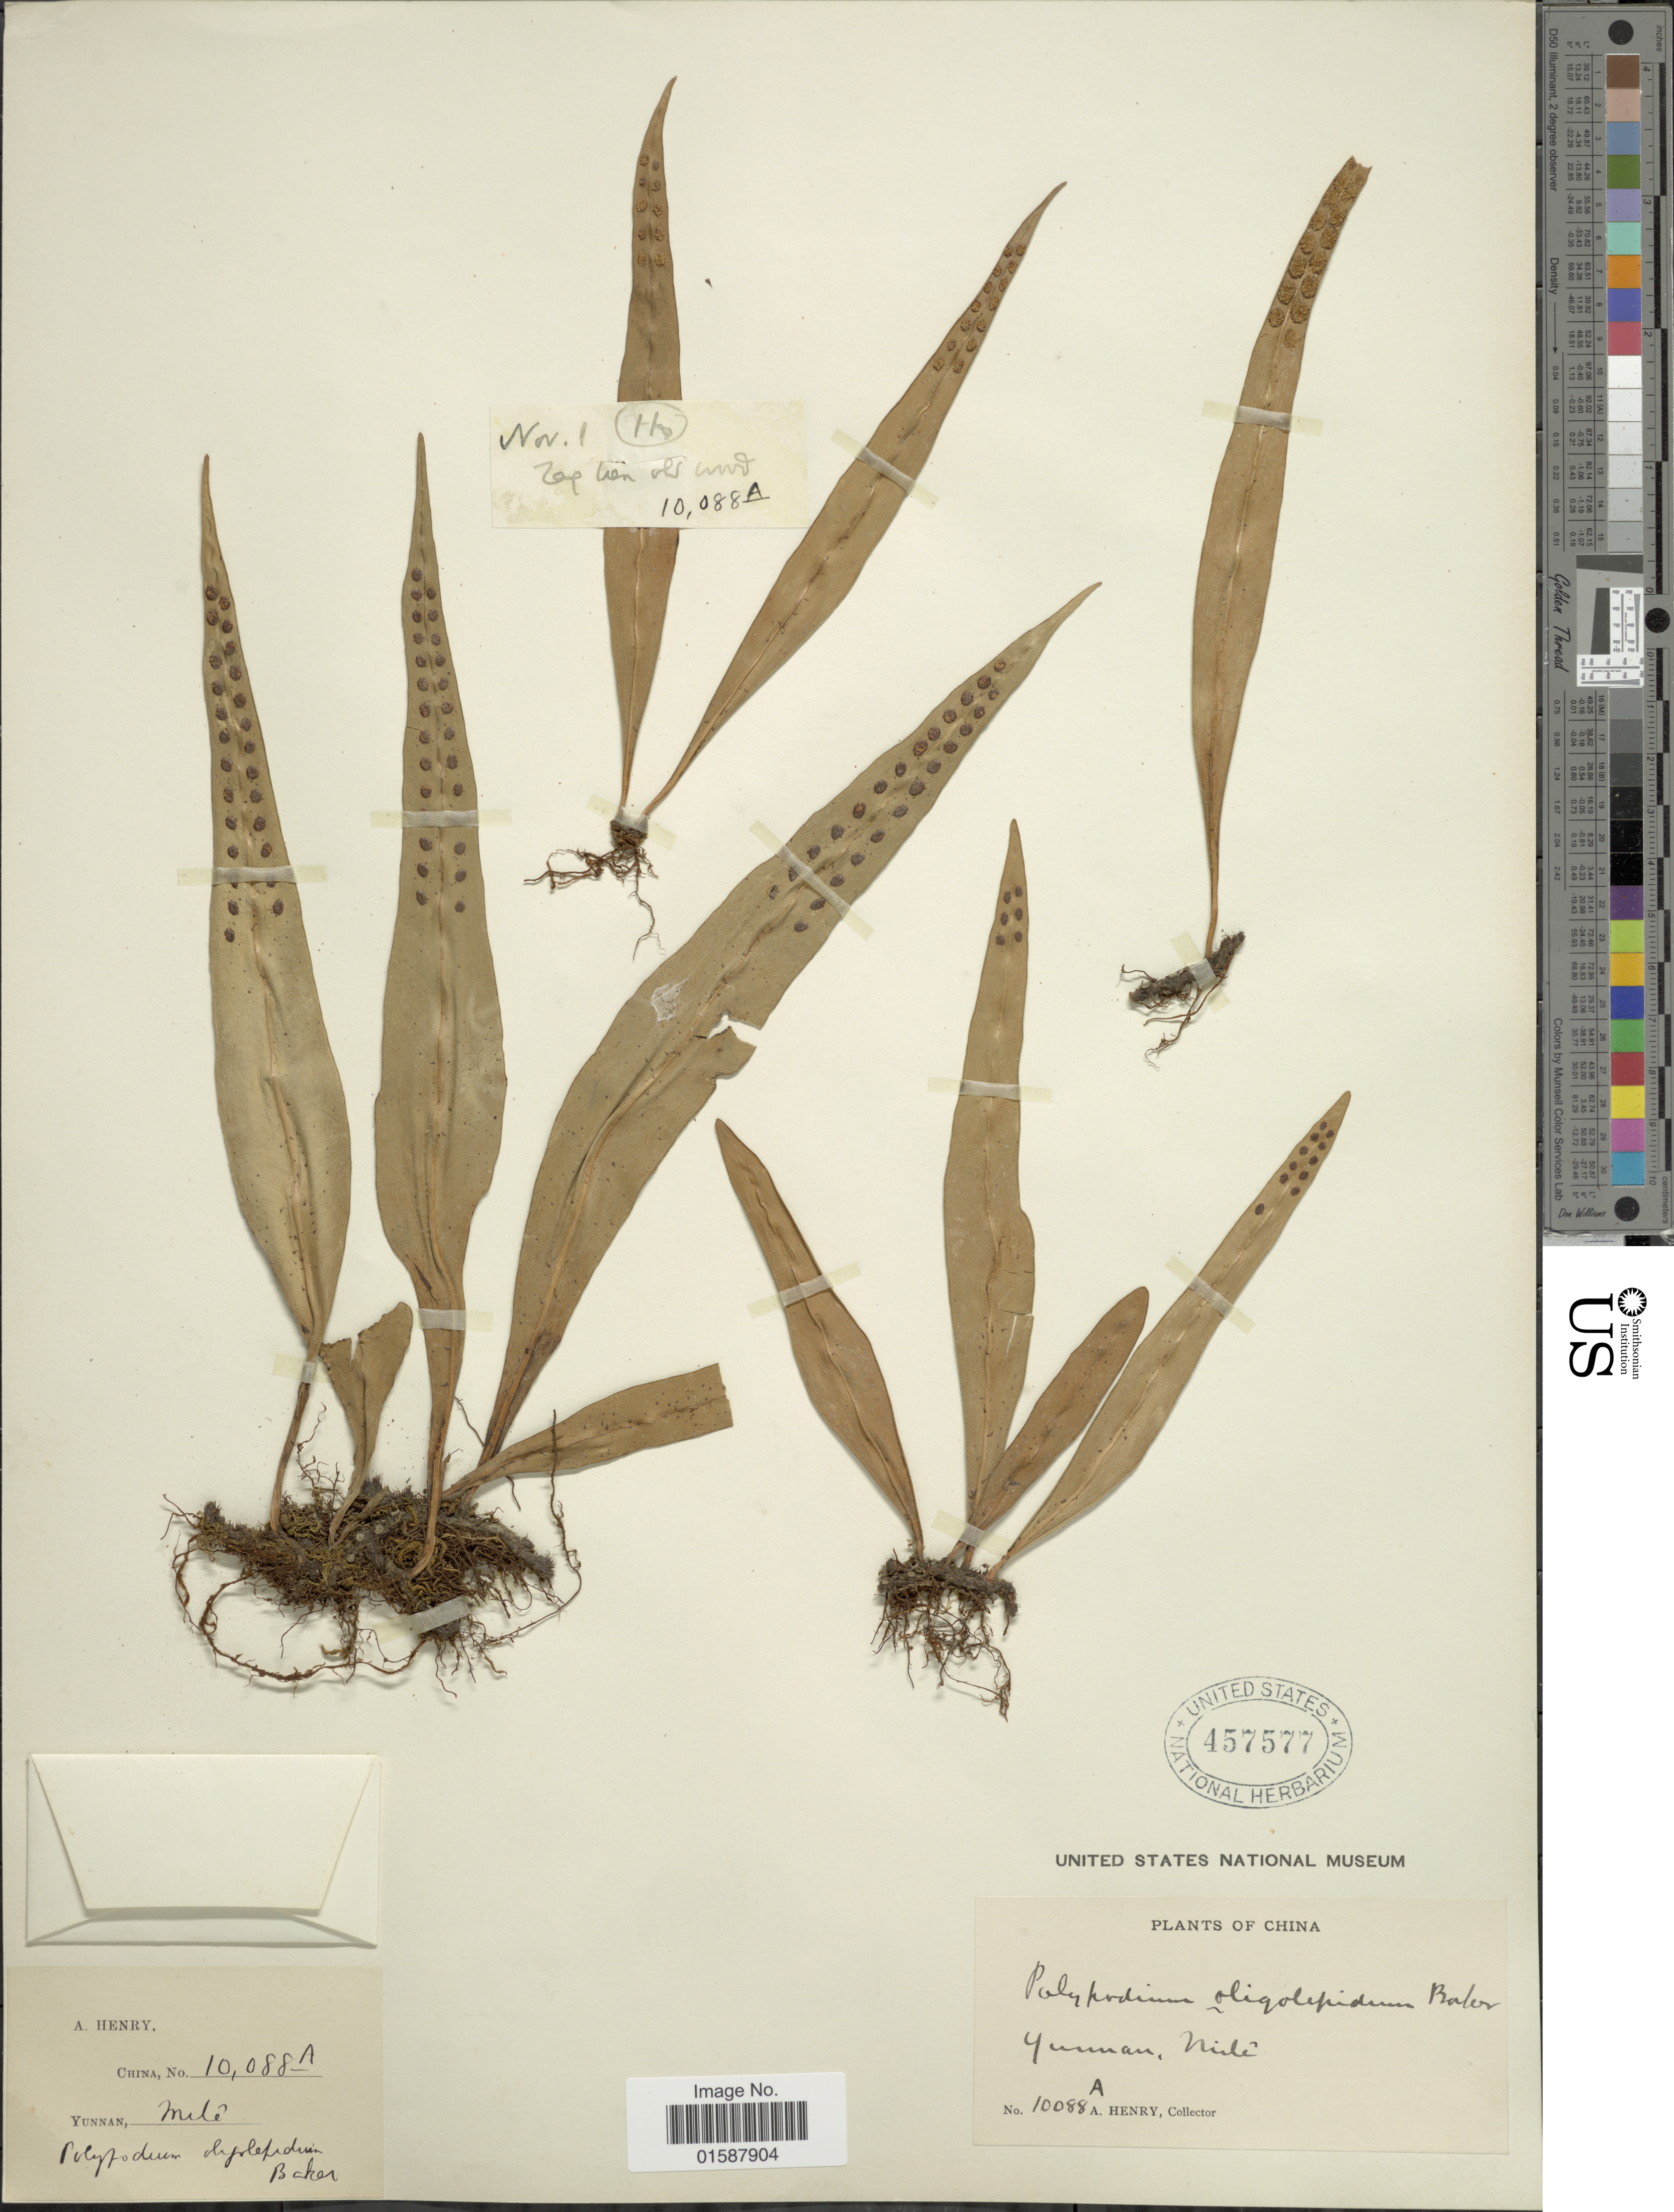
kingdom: Plantae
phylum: Tracheophyta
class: Polypodiopsida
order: Polypodiales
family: Polypodiaceae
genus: Lepisorus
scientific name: Lepisorus oligolepidus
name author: (Baker) Ching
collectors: A. Henry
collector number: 10088 A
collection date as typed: Nov 1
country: China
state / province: Yunnan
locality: Milê. Zeng Tien. Ho.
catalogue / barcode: US 457577